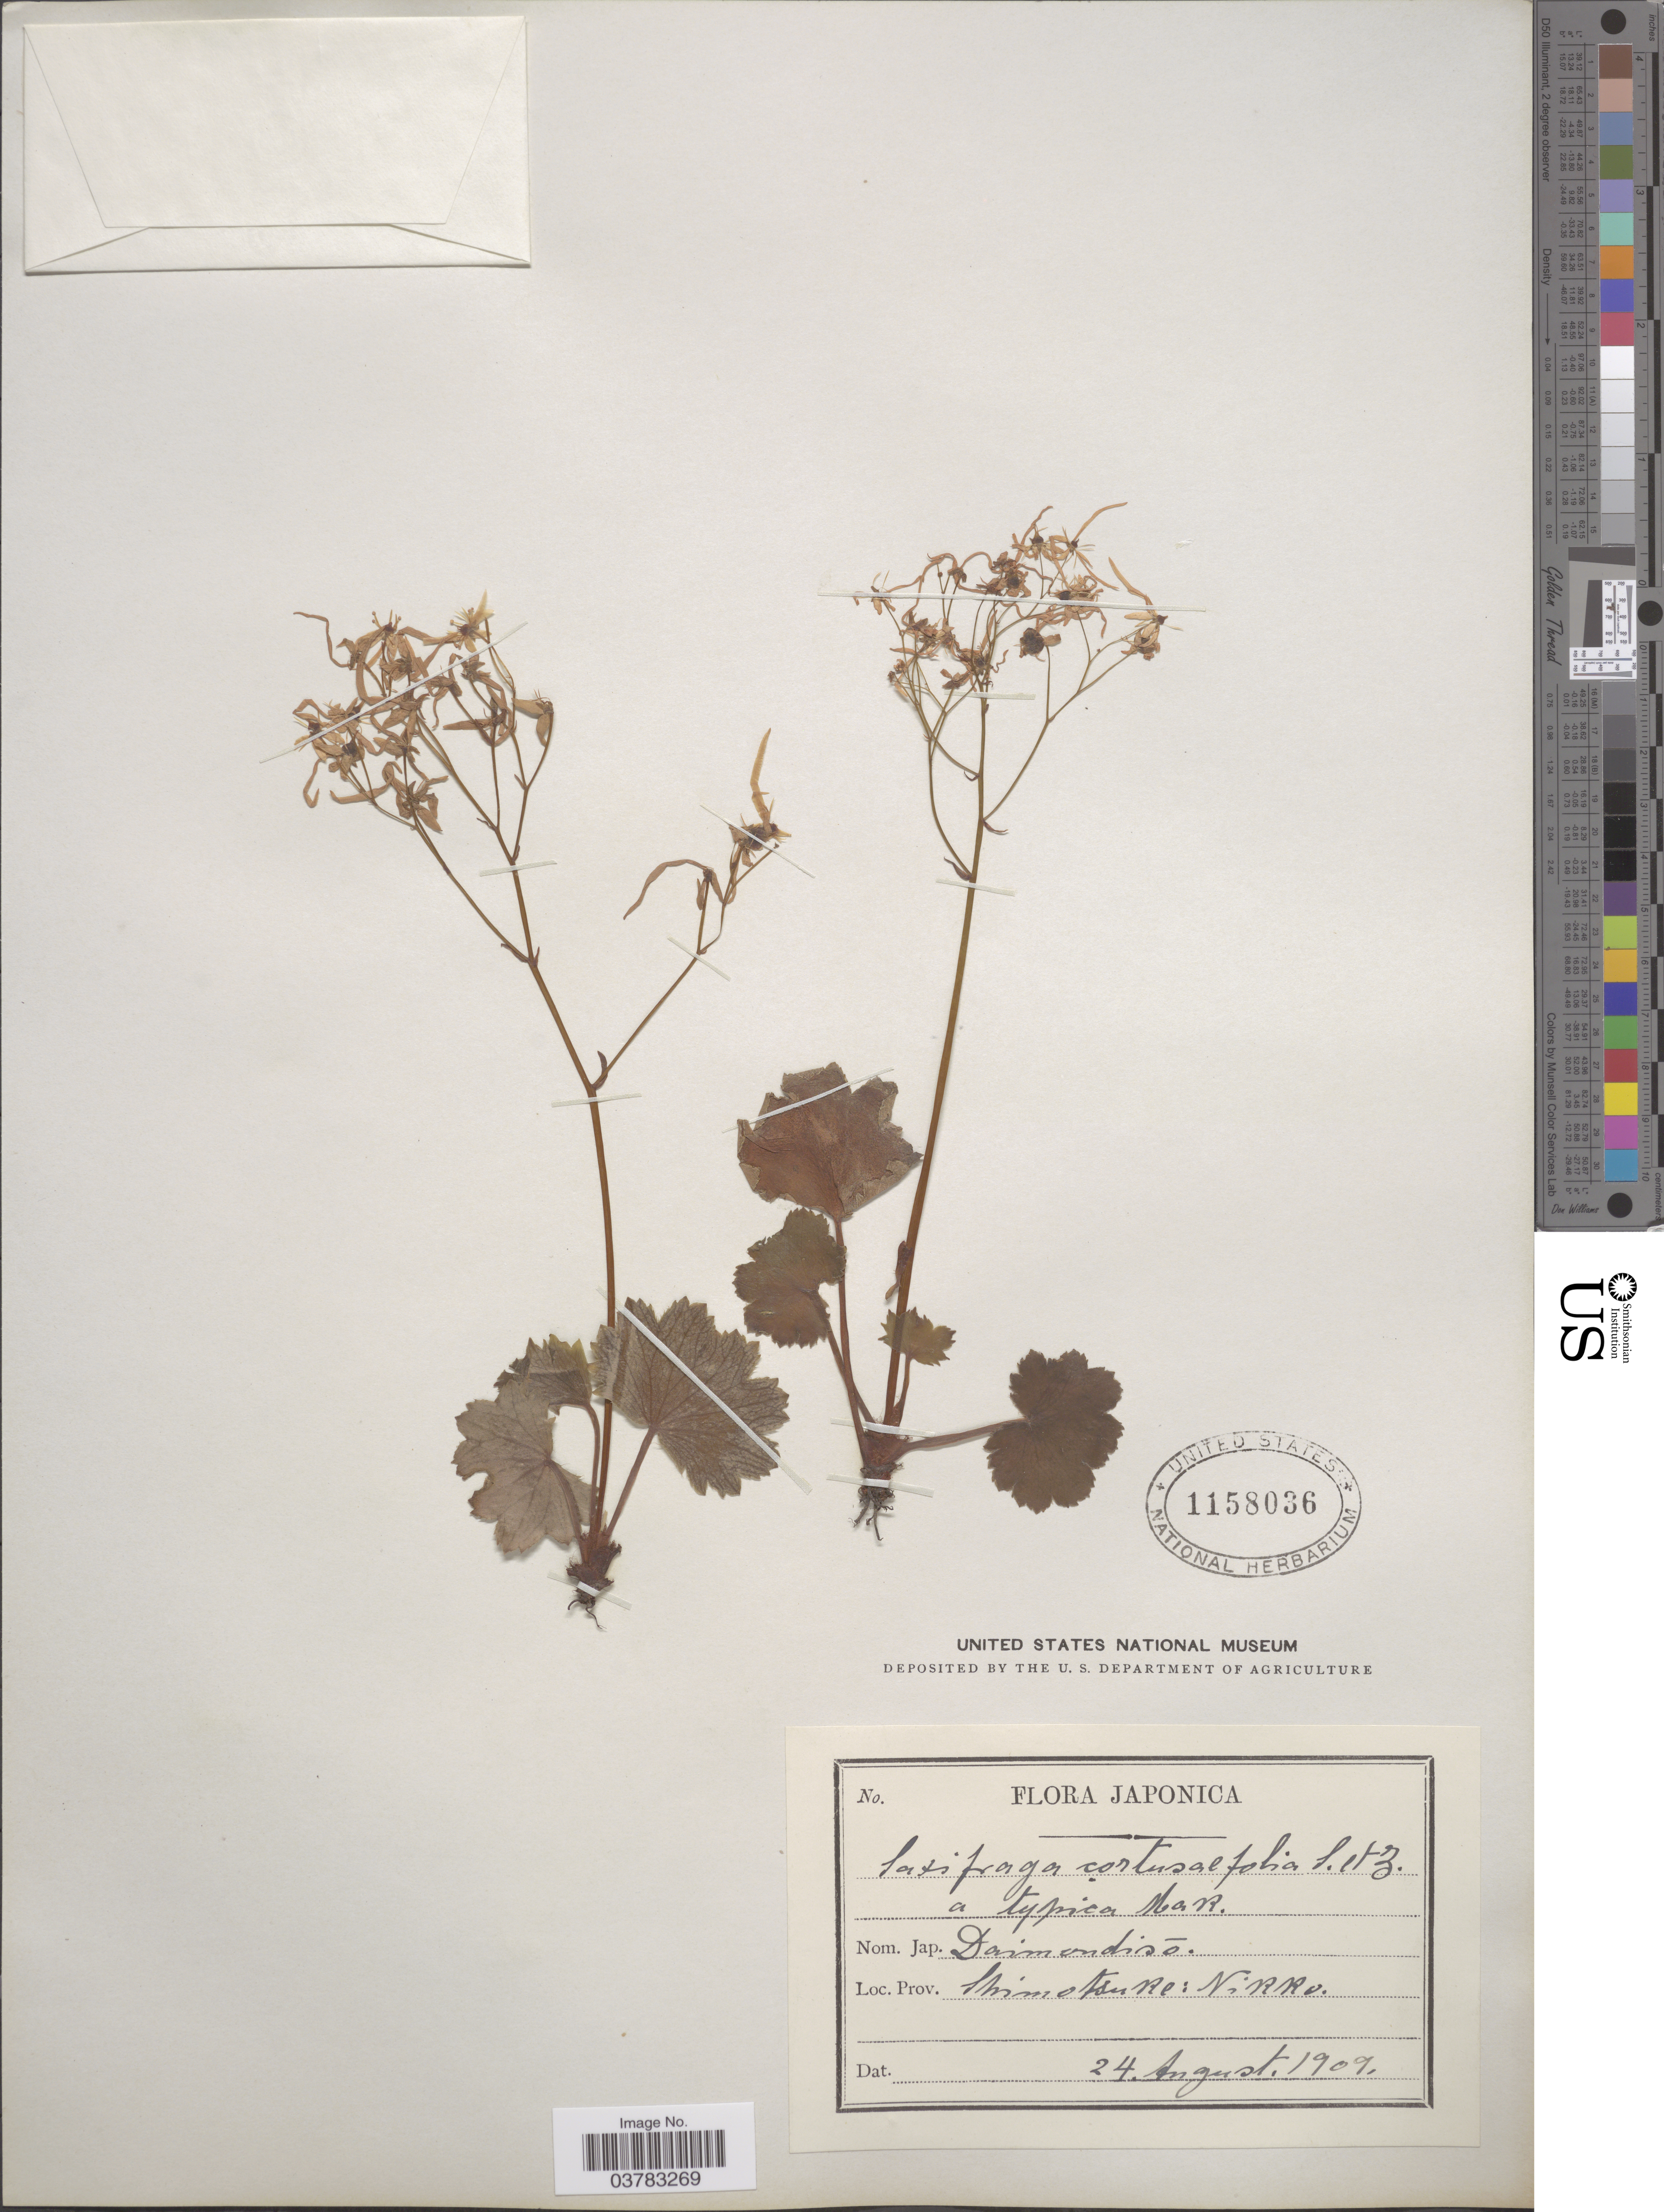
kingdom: Plantae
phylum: Tracheophyta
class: Magnoliopsida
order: Saxifragales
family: Saxifragaceae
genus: Saxifraga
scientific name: Saxifraga cortusifolia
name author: Siebold & Zucc.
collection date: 1909-08-24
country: Japan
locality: Prov. Shimotsuke: Nikko.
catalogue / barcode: US 1158036